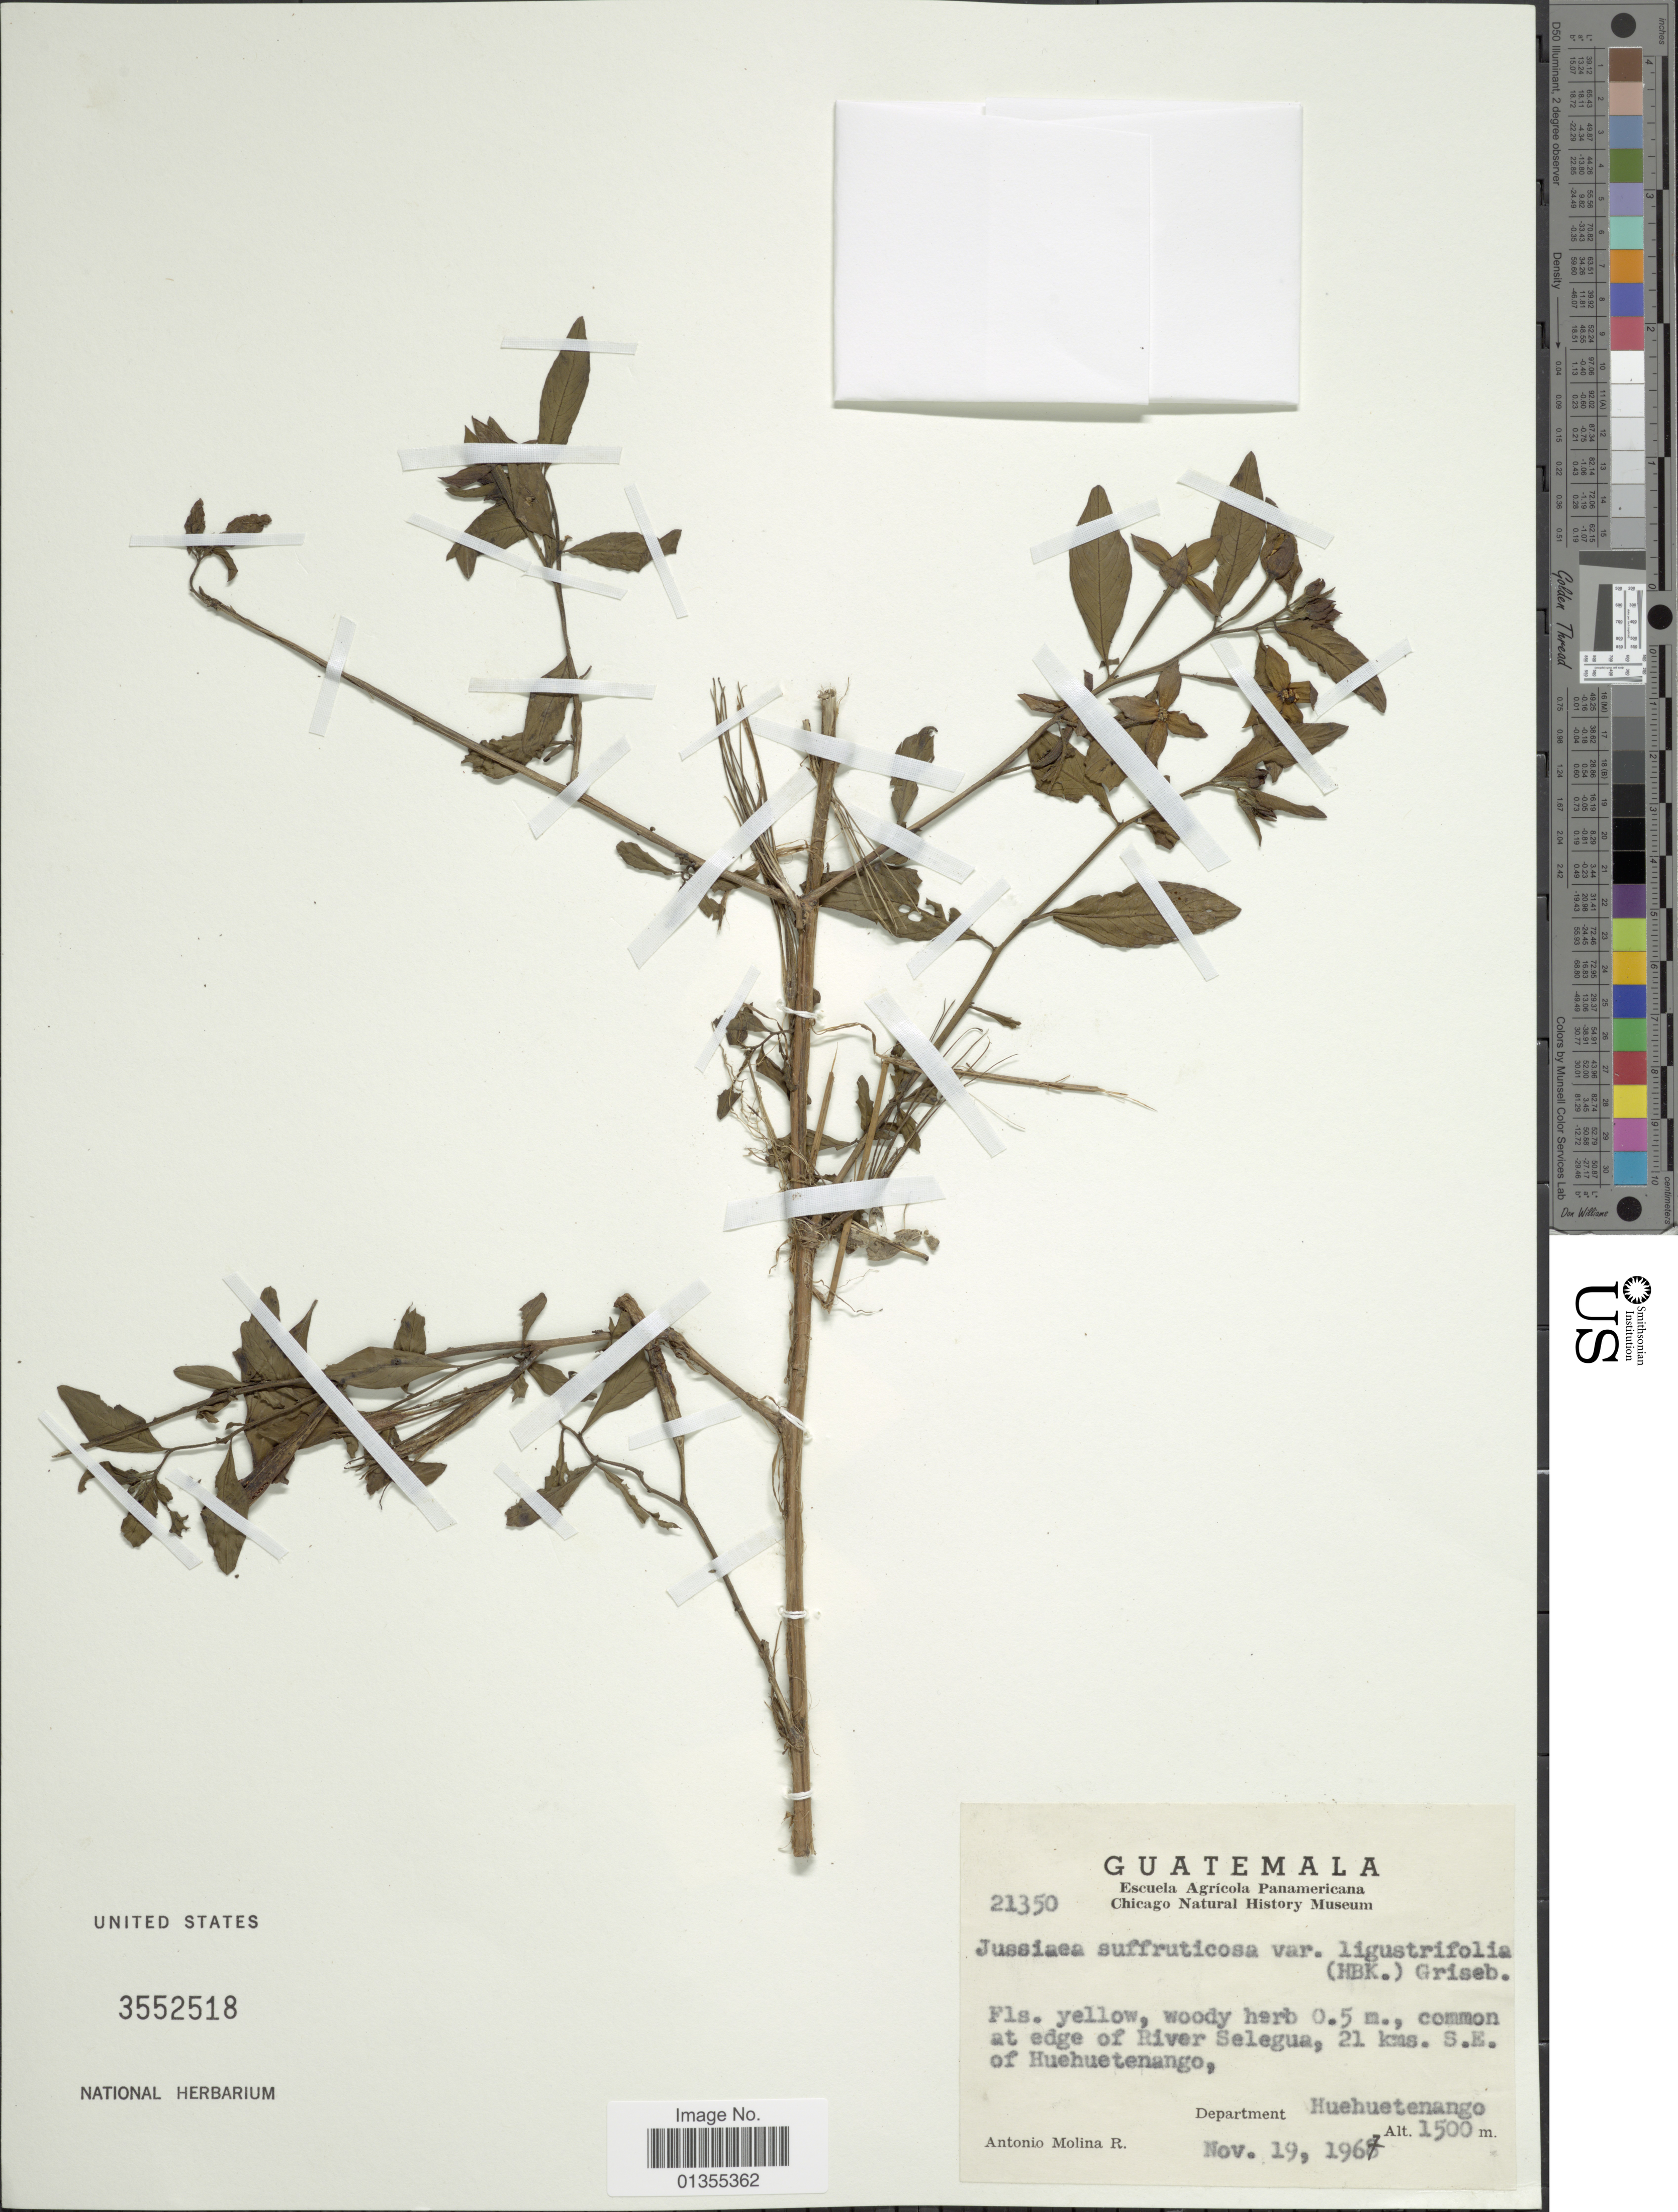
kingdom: Plantae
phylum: Tracheophyta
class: Magnoliopsida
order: Myrtales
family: Onagraceae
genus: Ludwigia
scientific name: Ludwigia hyssopifolia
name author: (G. Don) Exell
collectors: A. Molina R.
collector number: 21350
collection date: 1967-11-19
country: Guatemala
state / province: Huehuetenango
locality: At edge of River Selegua, 21 kms. S.E. of Huehuetenango, Department Huehuetenango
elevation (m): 1500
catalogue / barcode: US 3552518